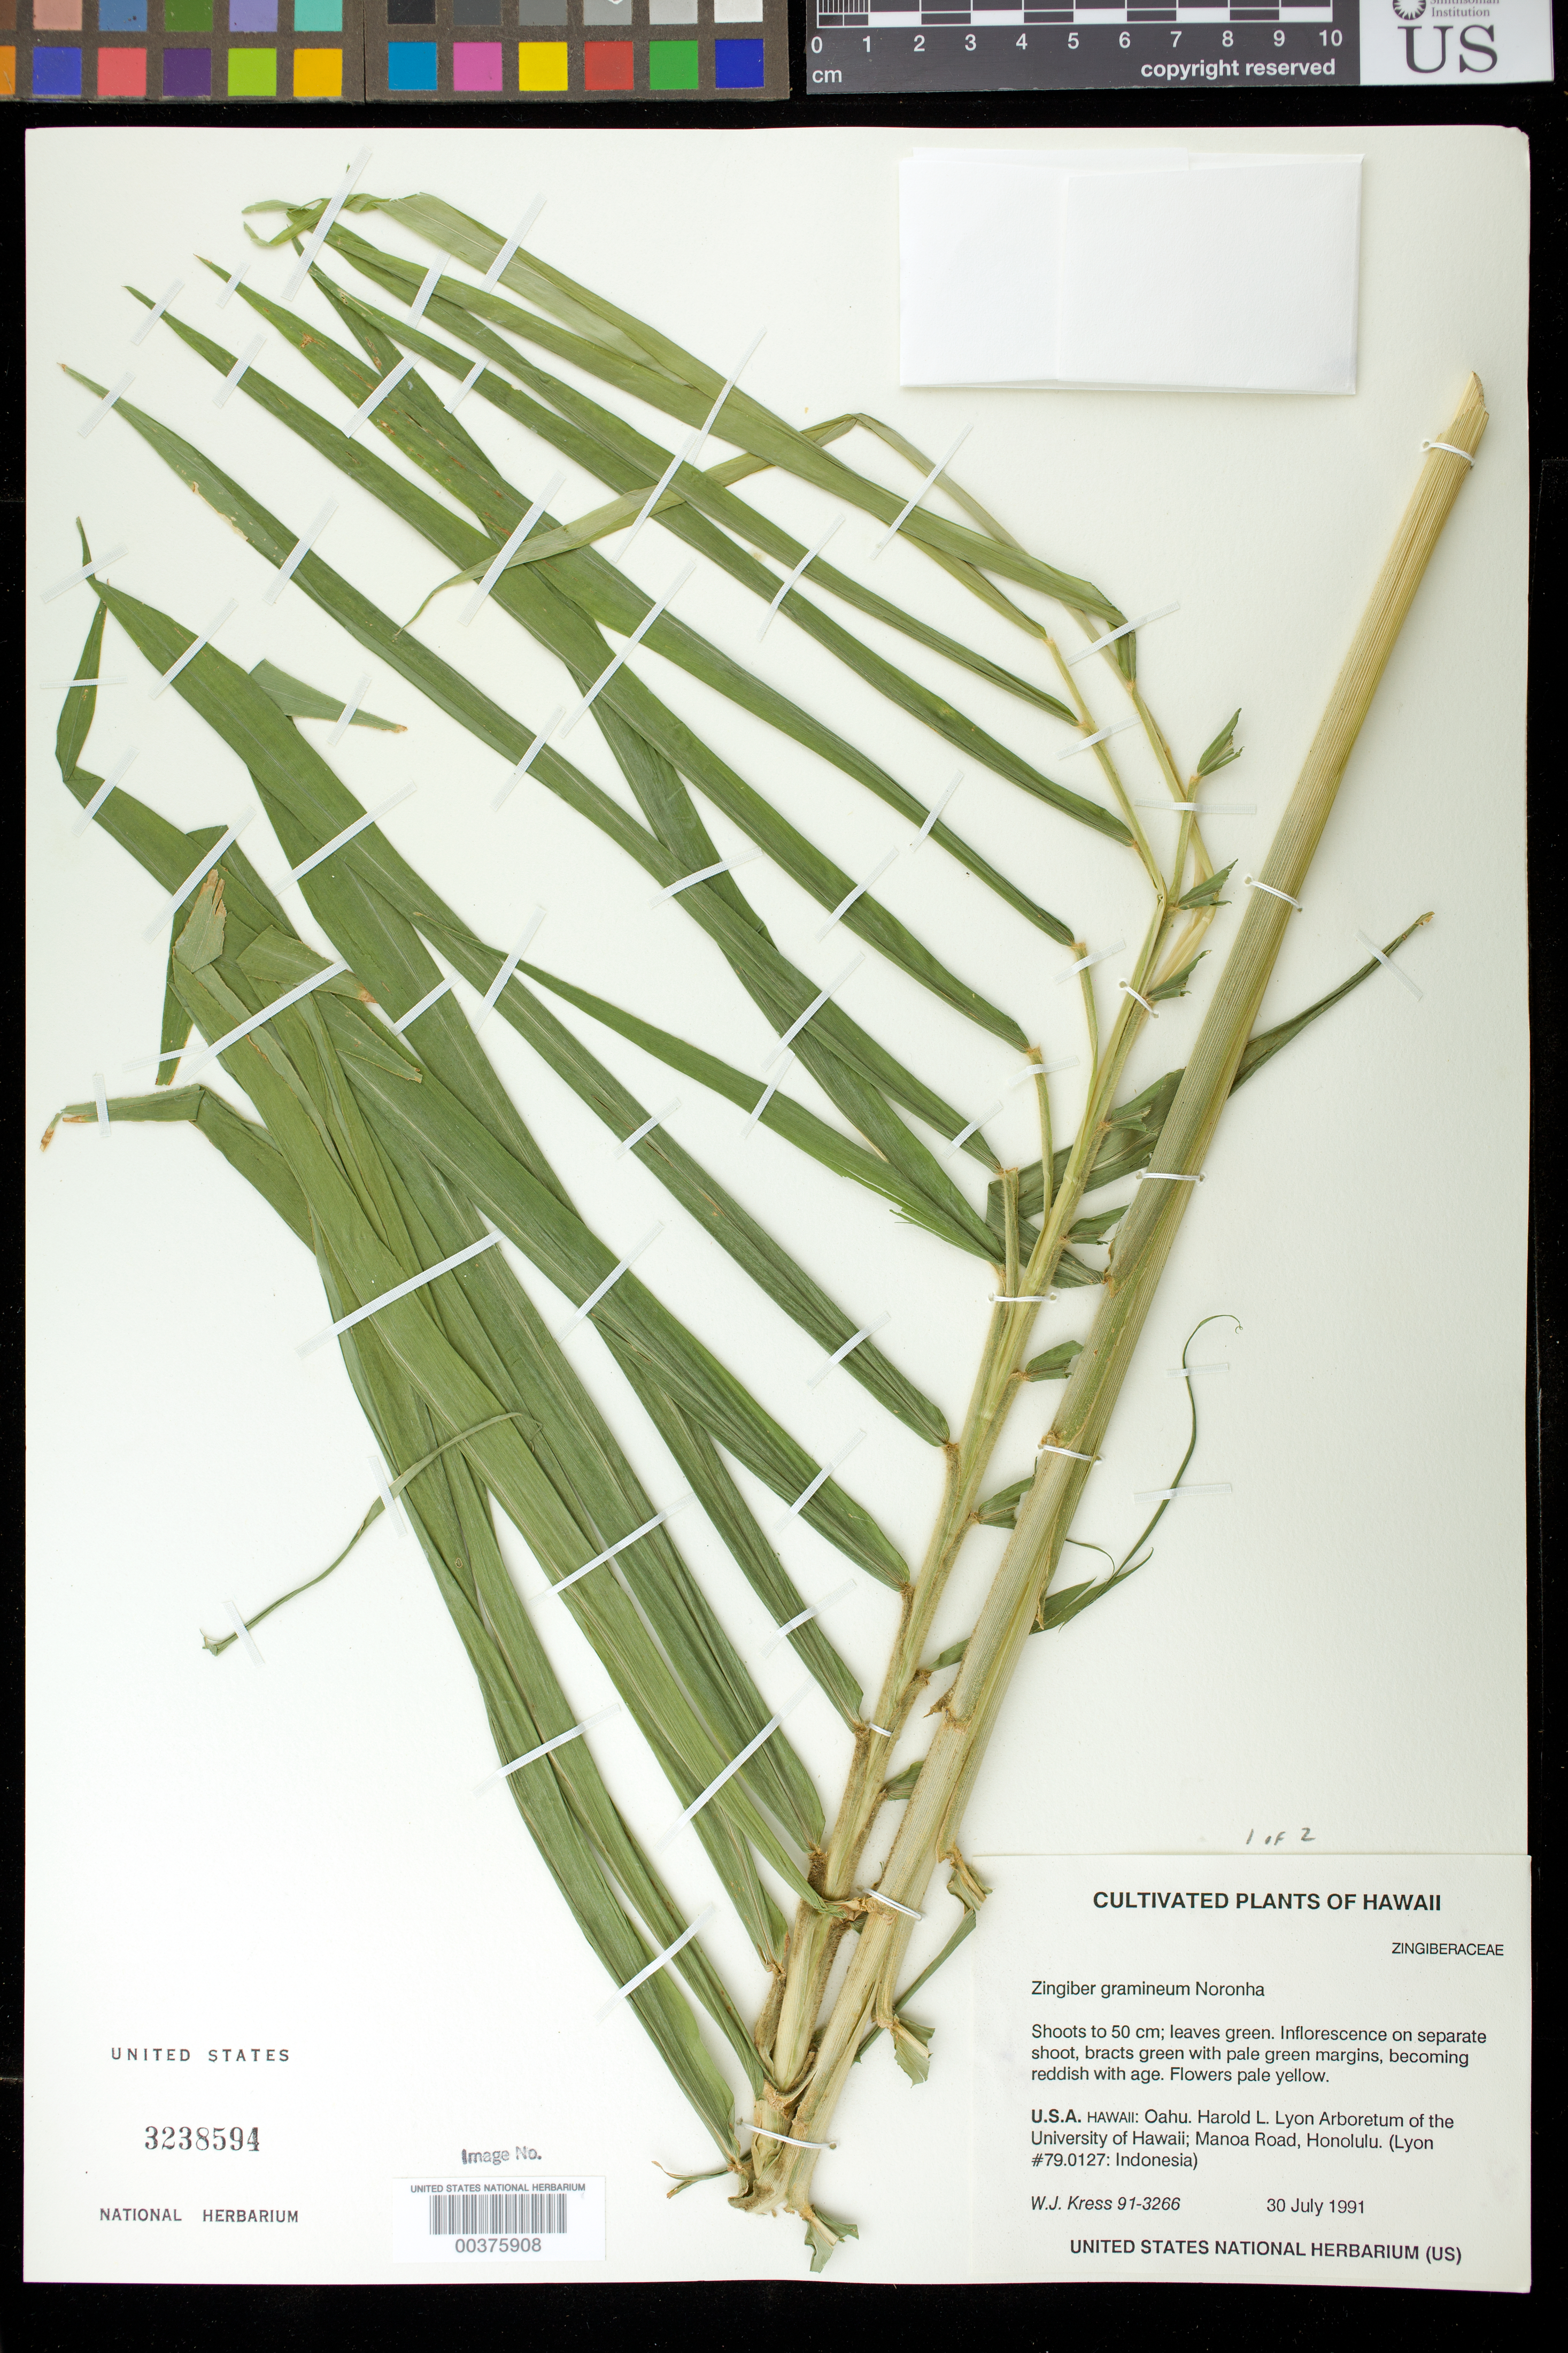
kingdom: Plantae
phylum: Tracheophyta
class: Liliopsida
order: Zingiberales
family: Zingiberaceae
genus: Zingiber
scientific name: Zingiber gramineum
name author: Noronha ex Blume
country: Indonesia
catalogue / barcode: US 3238594